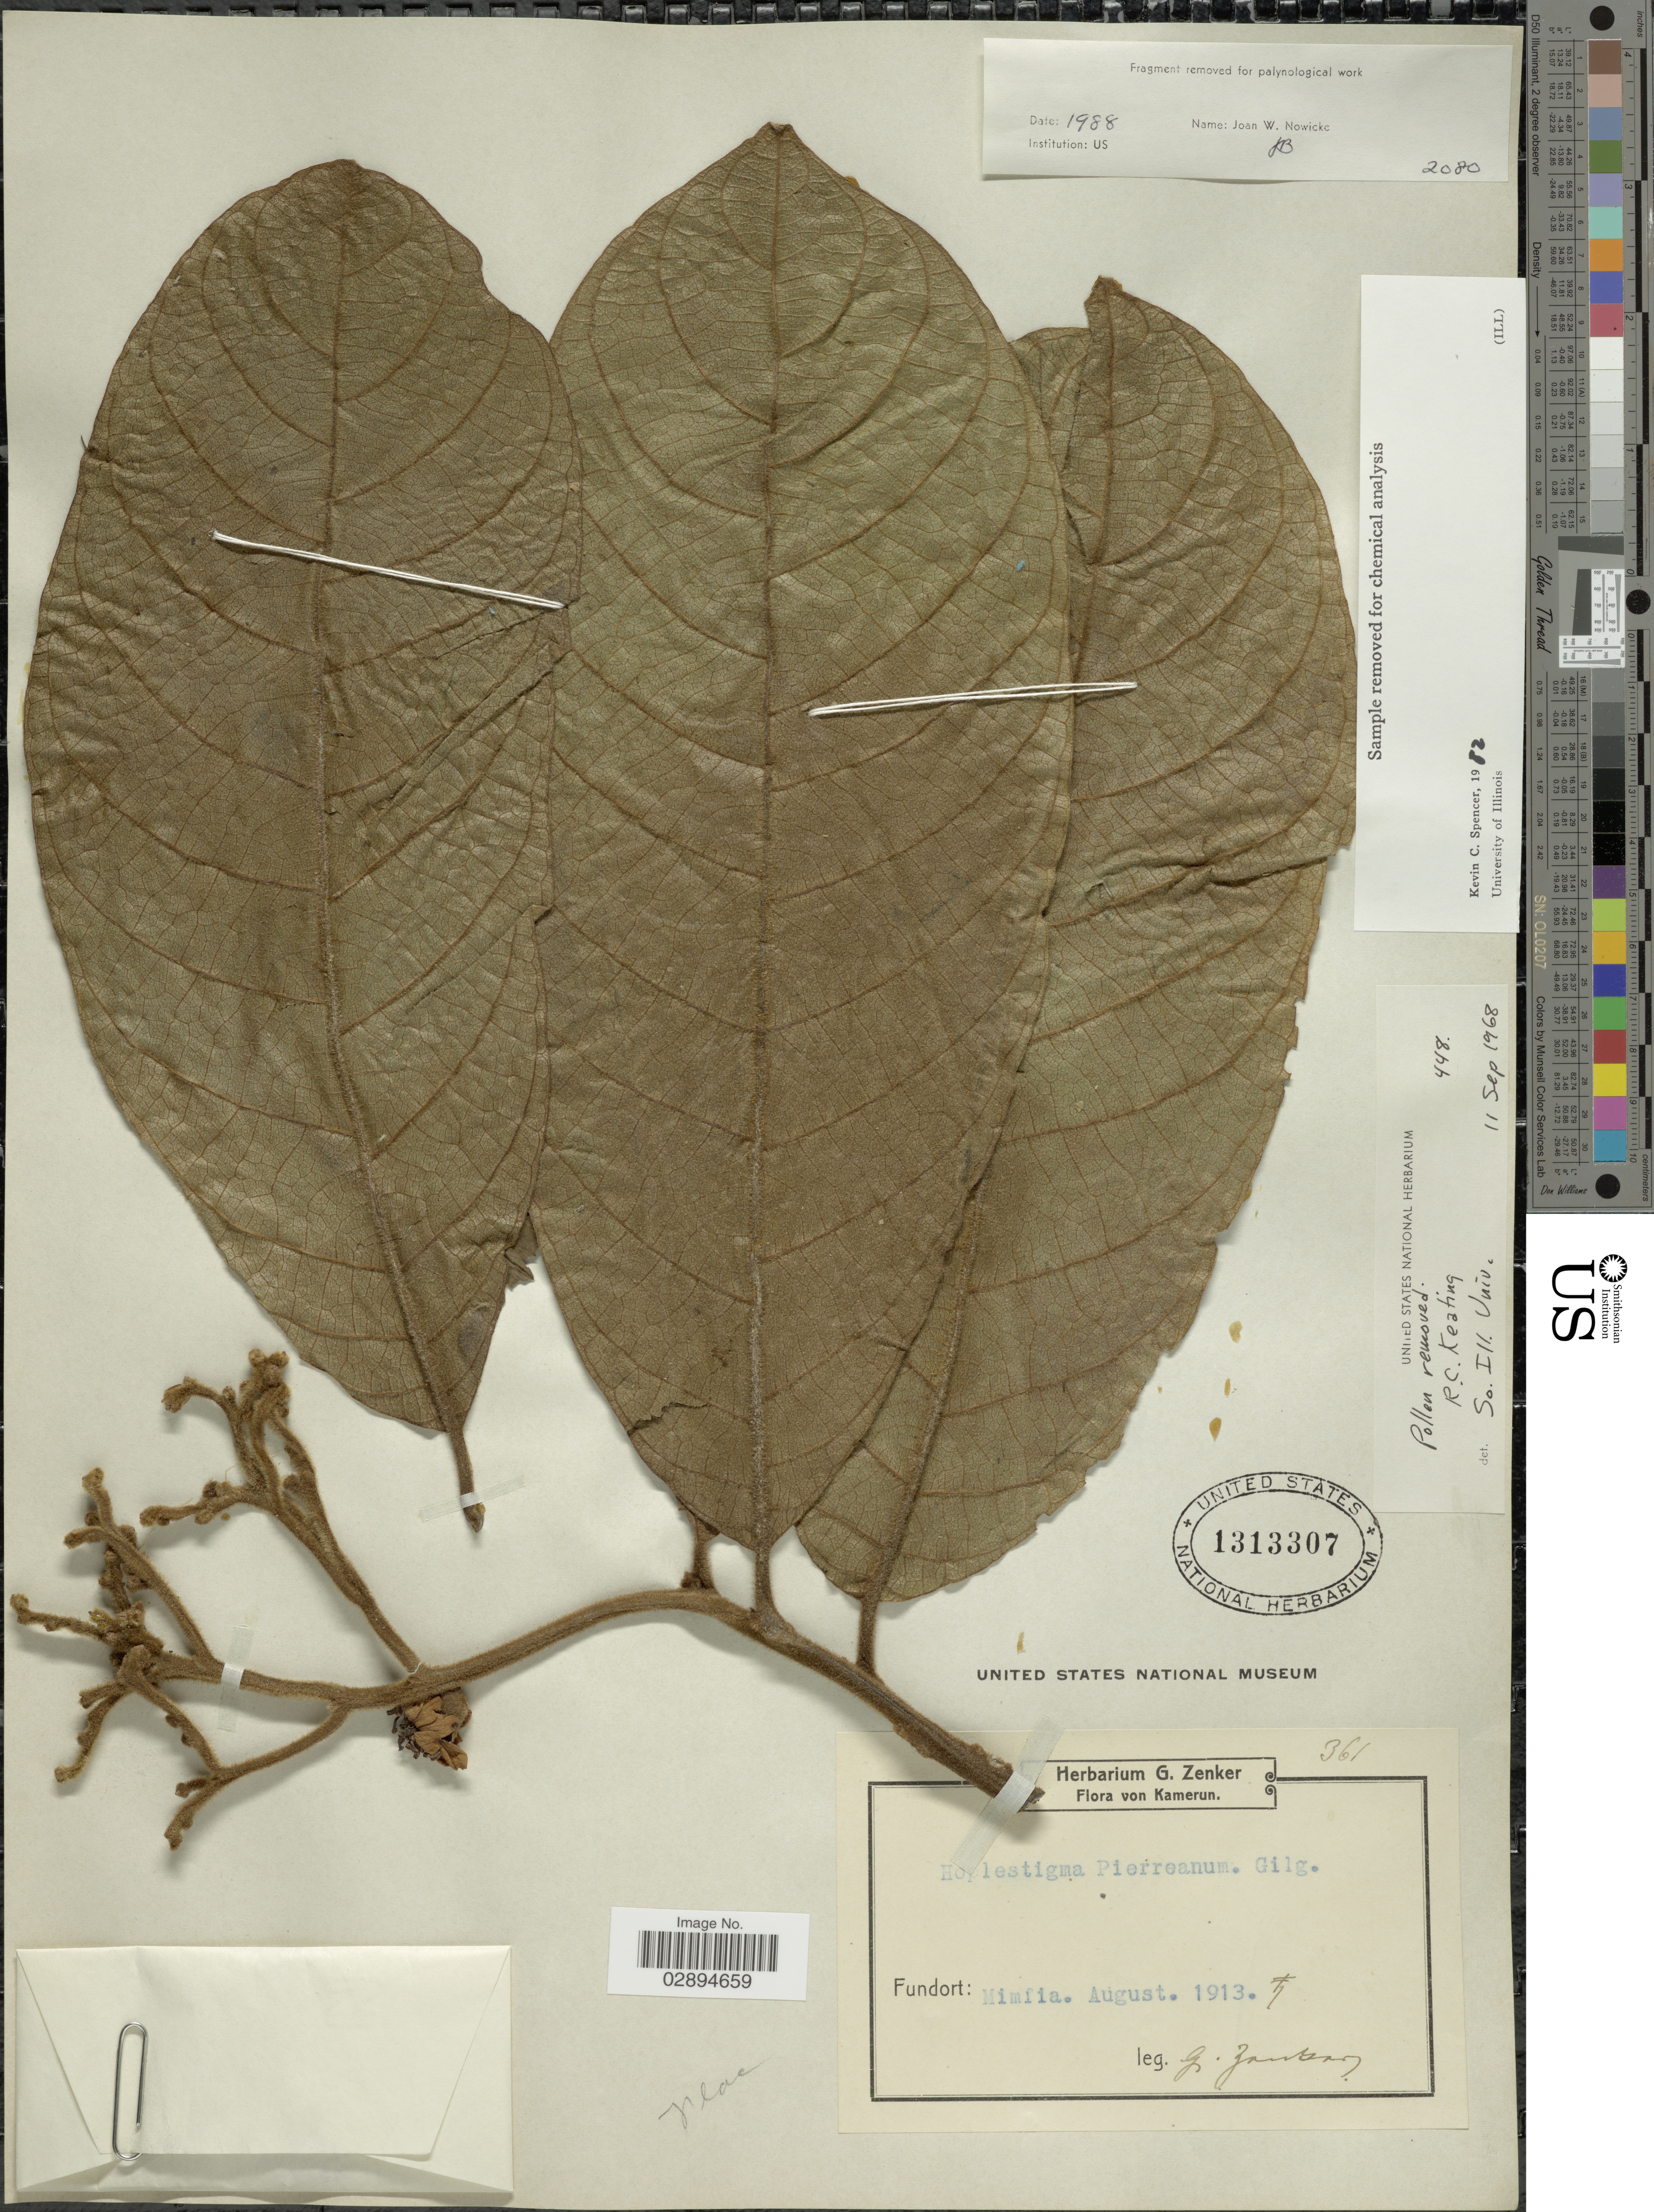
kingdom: Plantae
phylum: Tracheophyta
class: Magnoliopsida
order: Boraginales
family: Hoplestigmataceae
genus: Hoplestigma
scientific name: Hoplestigma pierreanum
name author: Gilg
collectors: G. A. Zenker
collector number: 361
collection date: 1913-08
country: Cameroon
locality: Kamerun. Mimfia.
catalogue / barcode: US 1313307